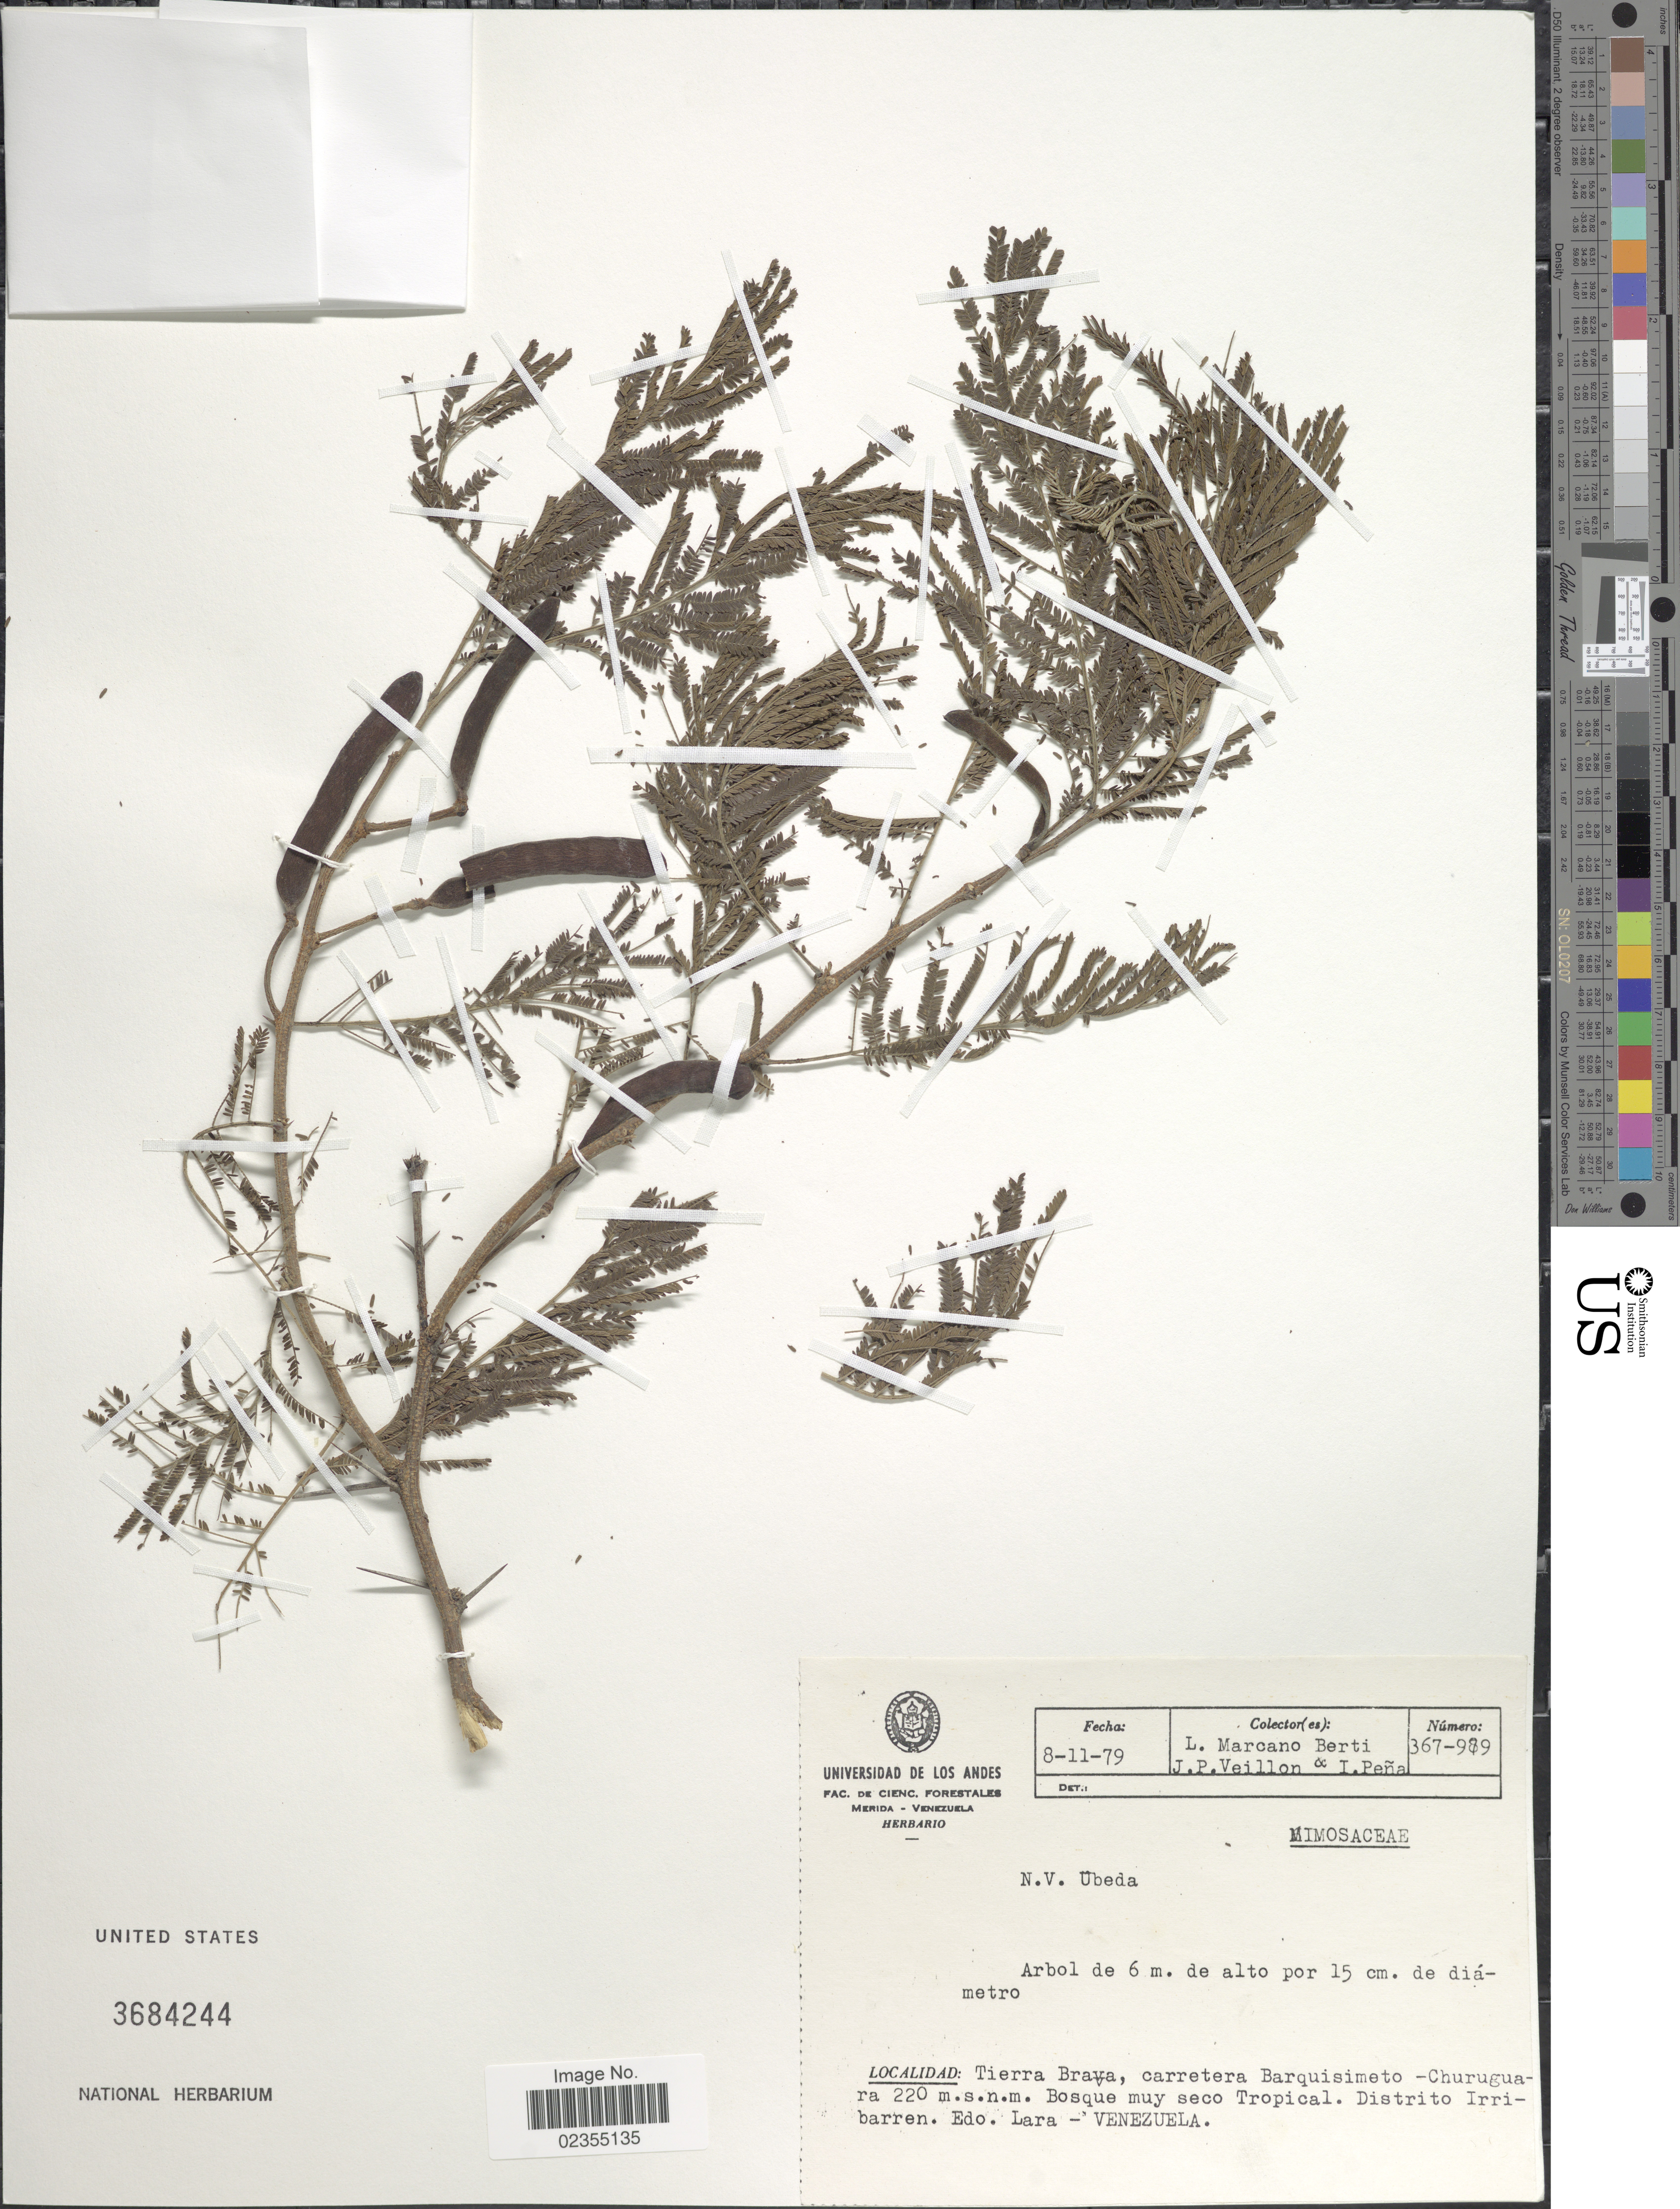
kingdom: Plantae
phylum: Tracheophyta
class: Magnoliopsida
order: Fabales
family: Fabaceae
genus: Vachellia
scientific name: Vachellia tortuosa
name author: (L.) Seigler & Ebinger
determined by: Mansano, V. F.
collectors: L. Marcano-Berti, J. Veillon & I. Pena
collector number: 367-979*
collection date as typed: Transcribed d/m/y: 8/11/79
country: Venezuela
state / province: Lara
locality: Tierra Brava, carretera Barquisimeto-Churuguara. Distrito Irribarren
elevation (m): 220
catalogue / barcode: US 3684244